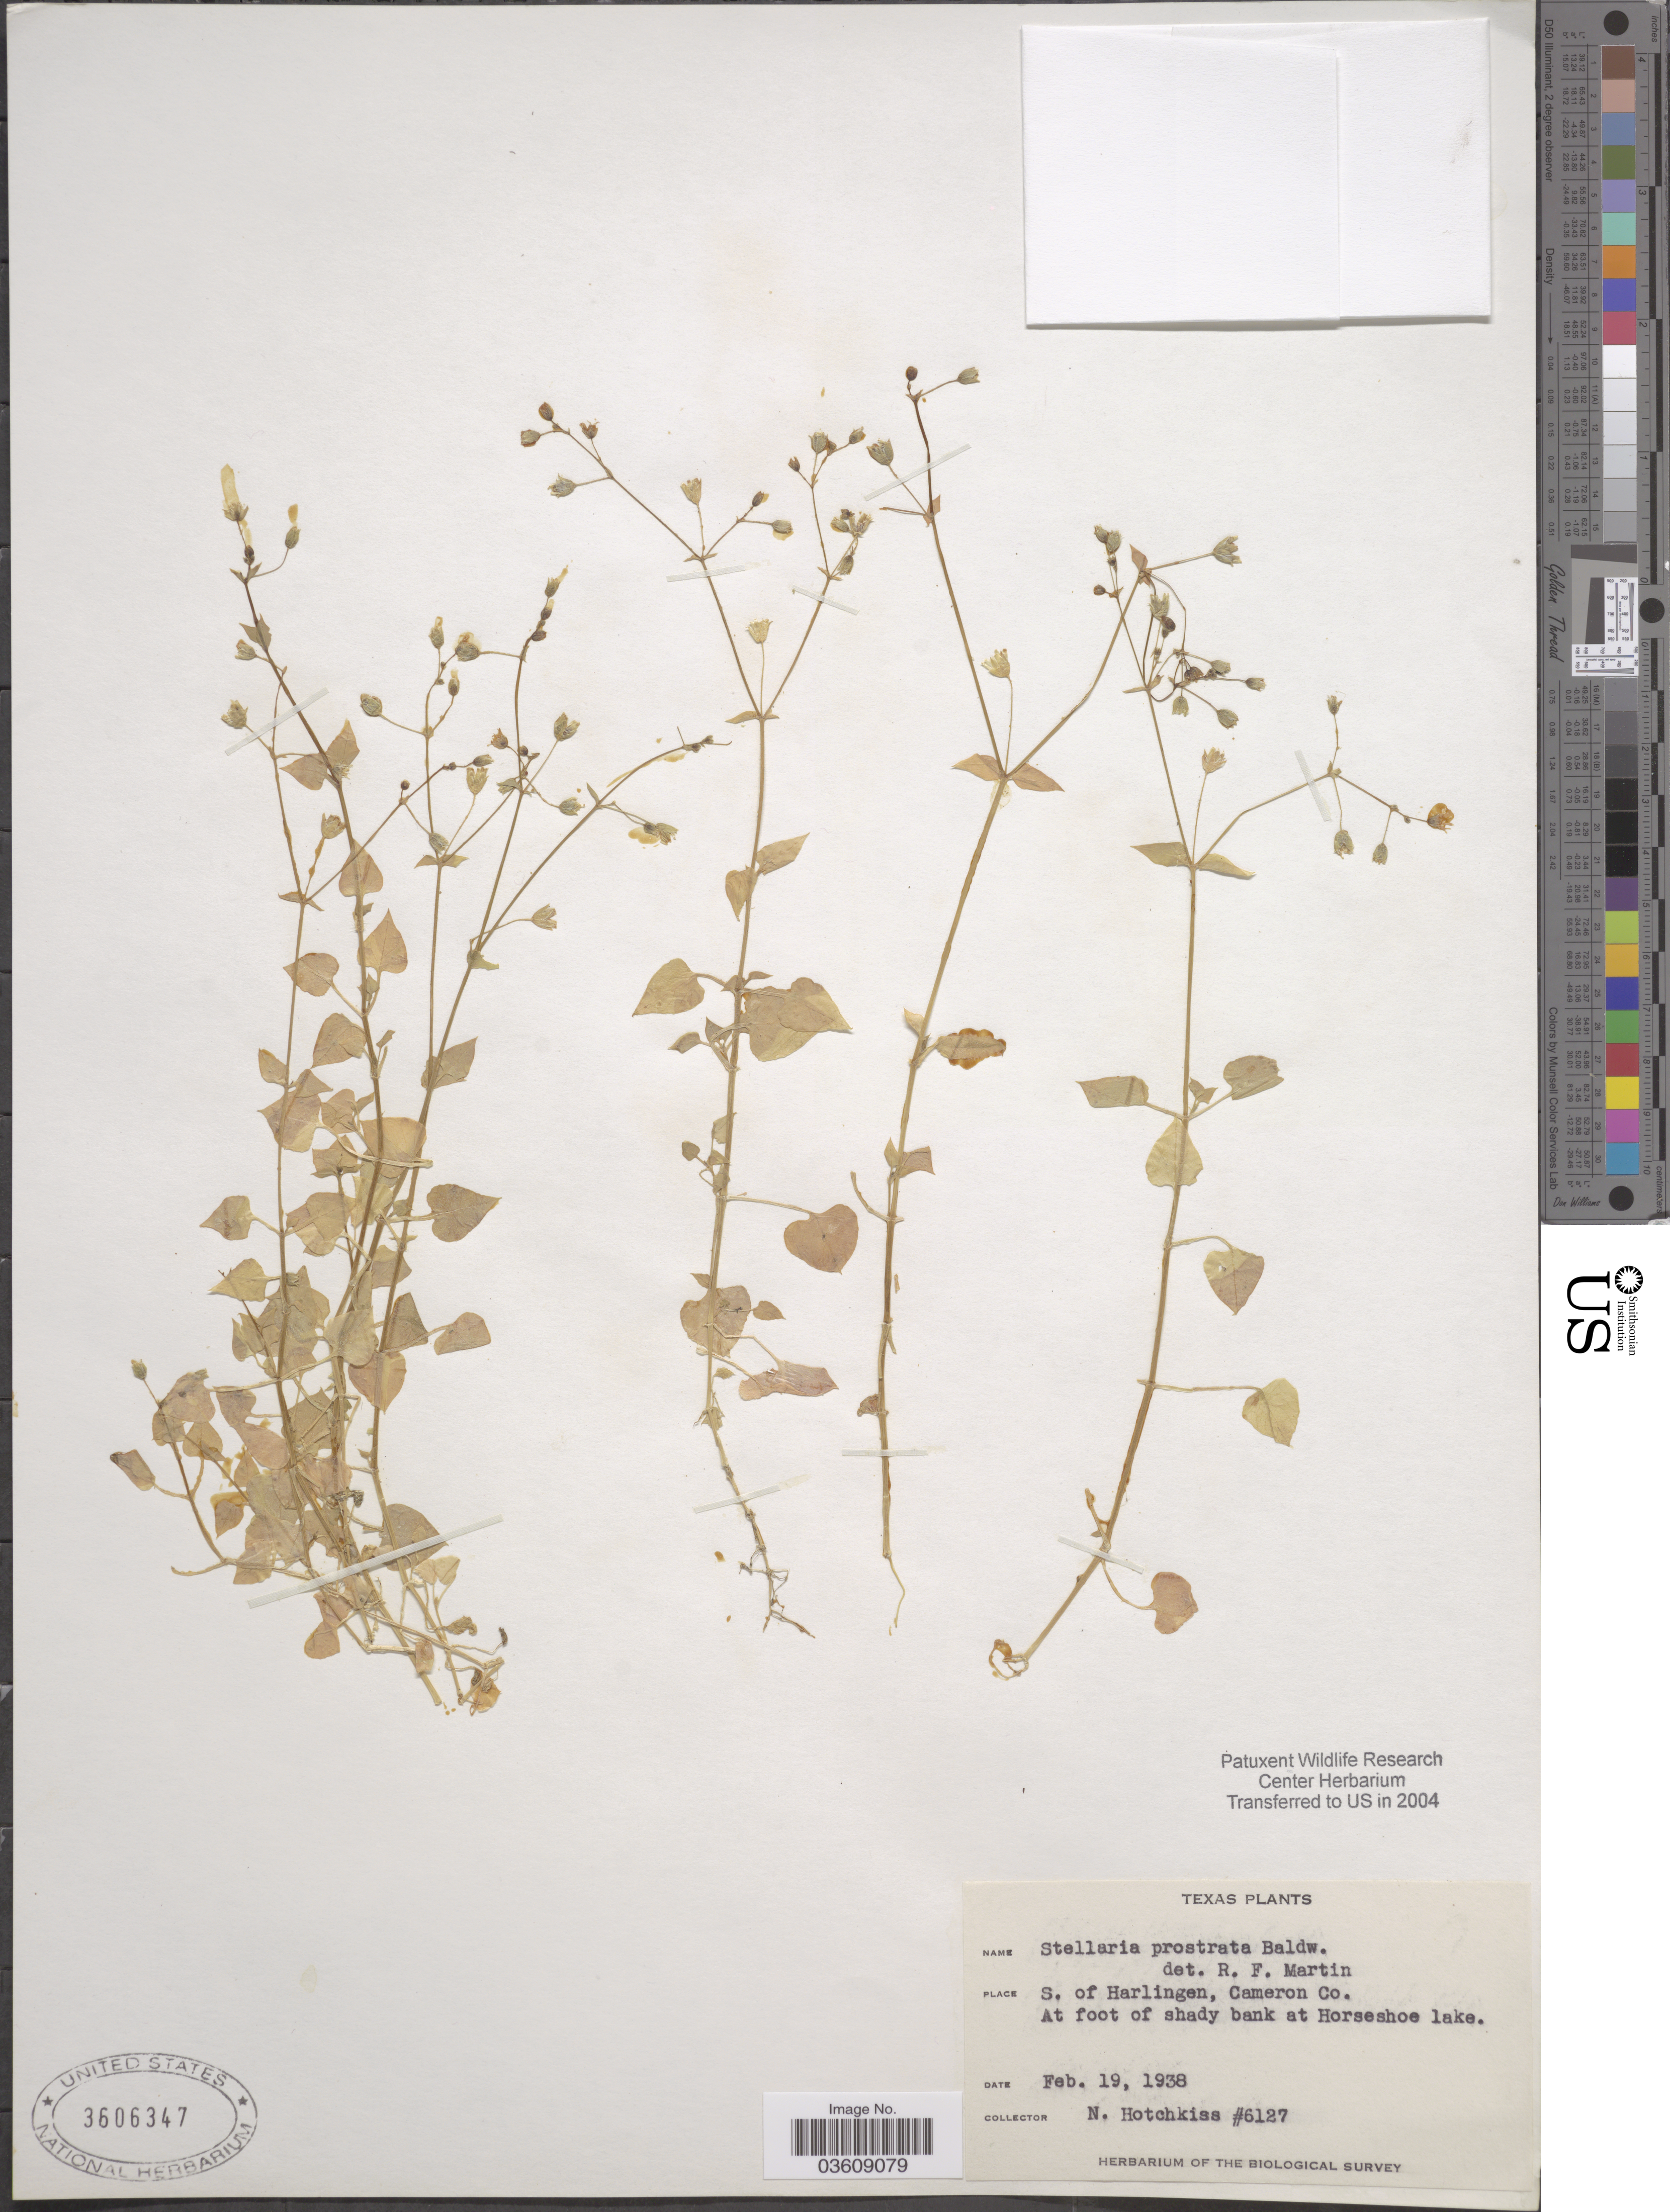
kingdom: Plantae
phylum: Tracheophyta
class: Magnoliopsida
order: Caryophyllales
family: Caryophyllaceae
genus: Stellaria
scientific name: Stellaria prostrata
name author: Baldwin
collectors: N. Hotchkiss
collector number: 6127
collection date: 1938-02-19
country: United States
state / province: Texas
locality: S. of Harlingen, Cameron Co. At foot of shady bank at Horseshoe Lake.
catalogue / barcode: US 3606347